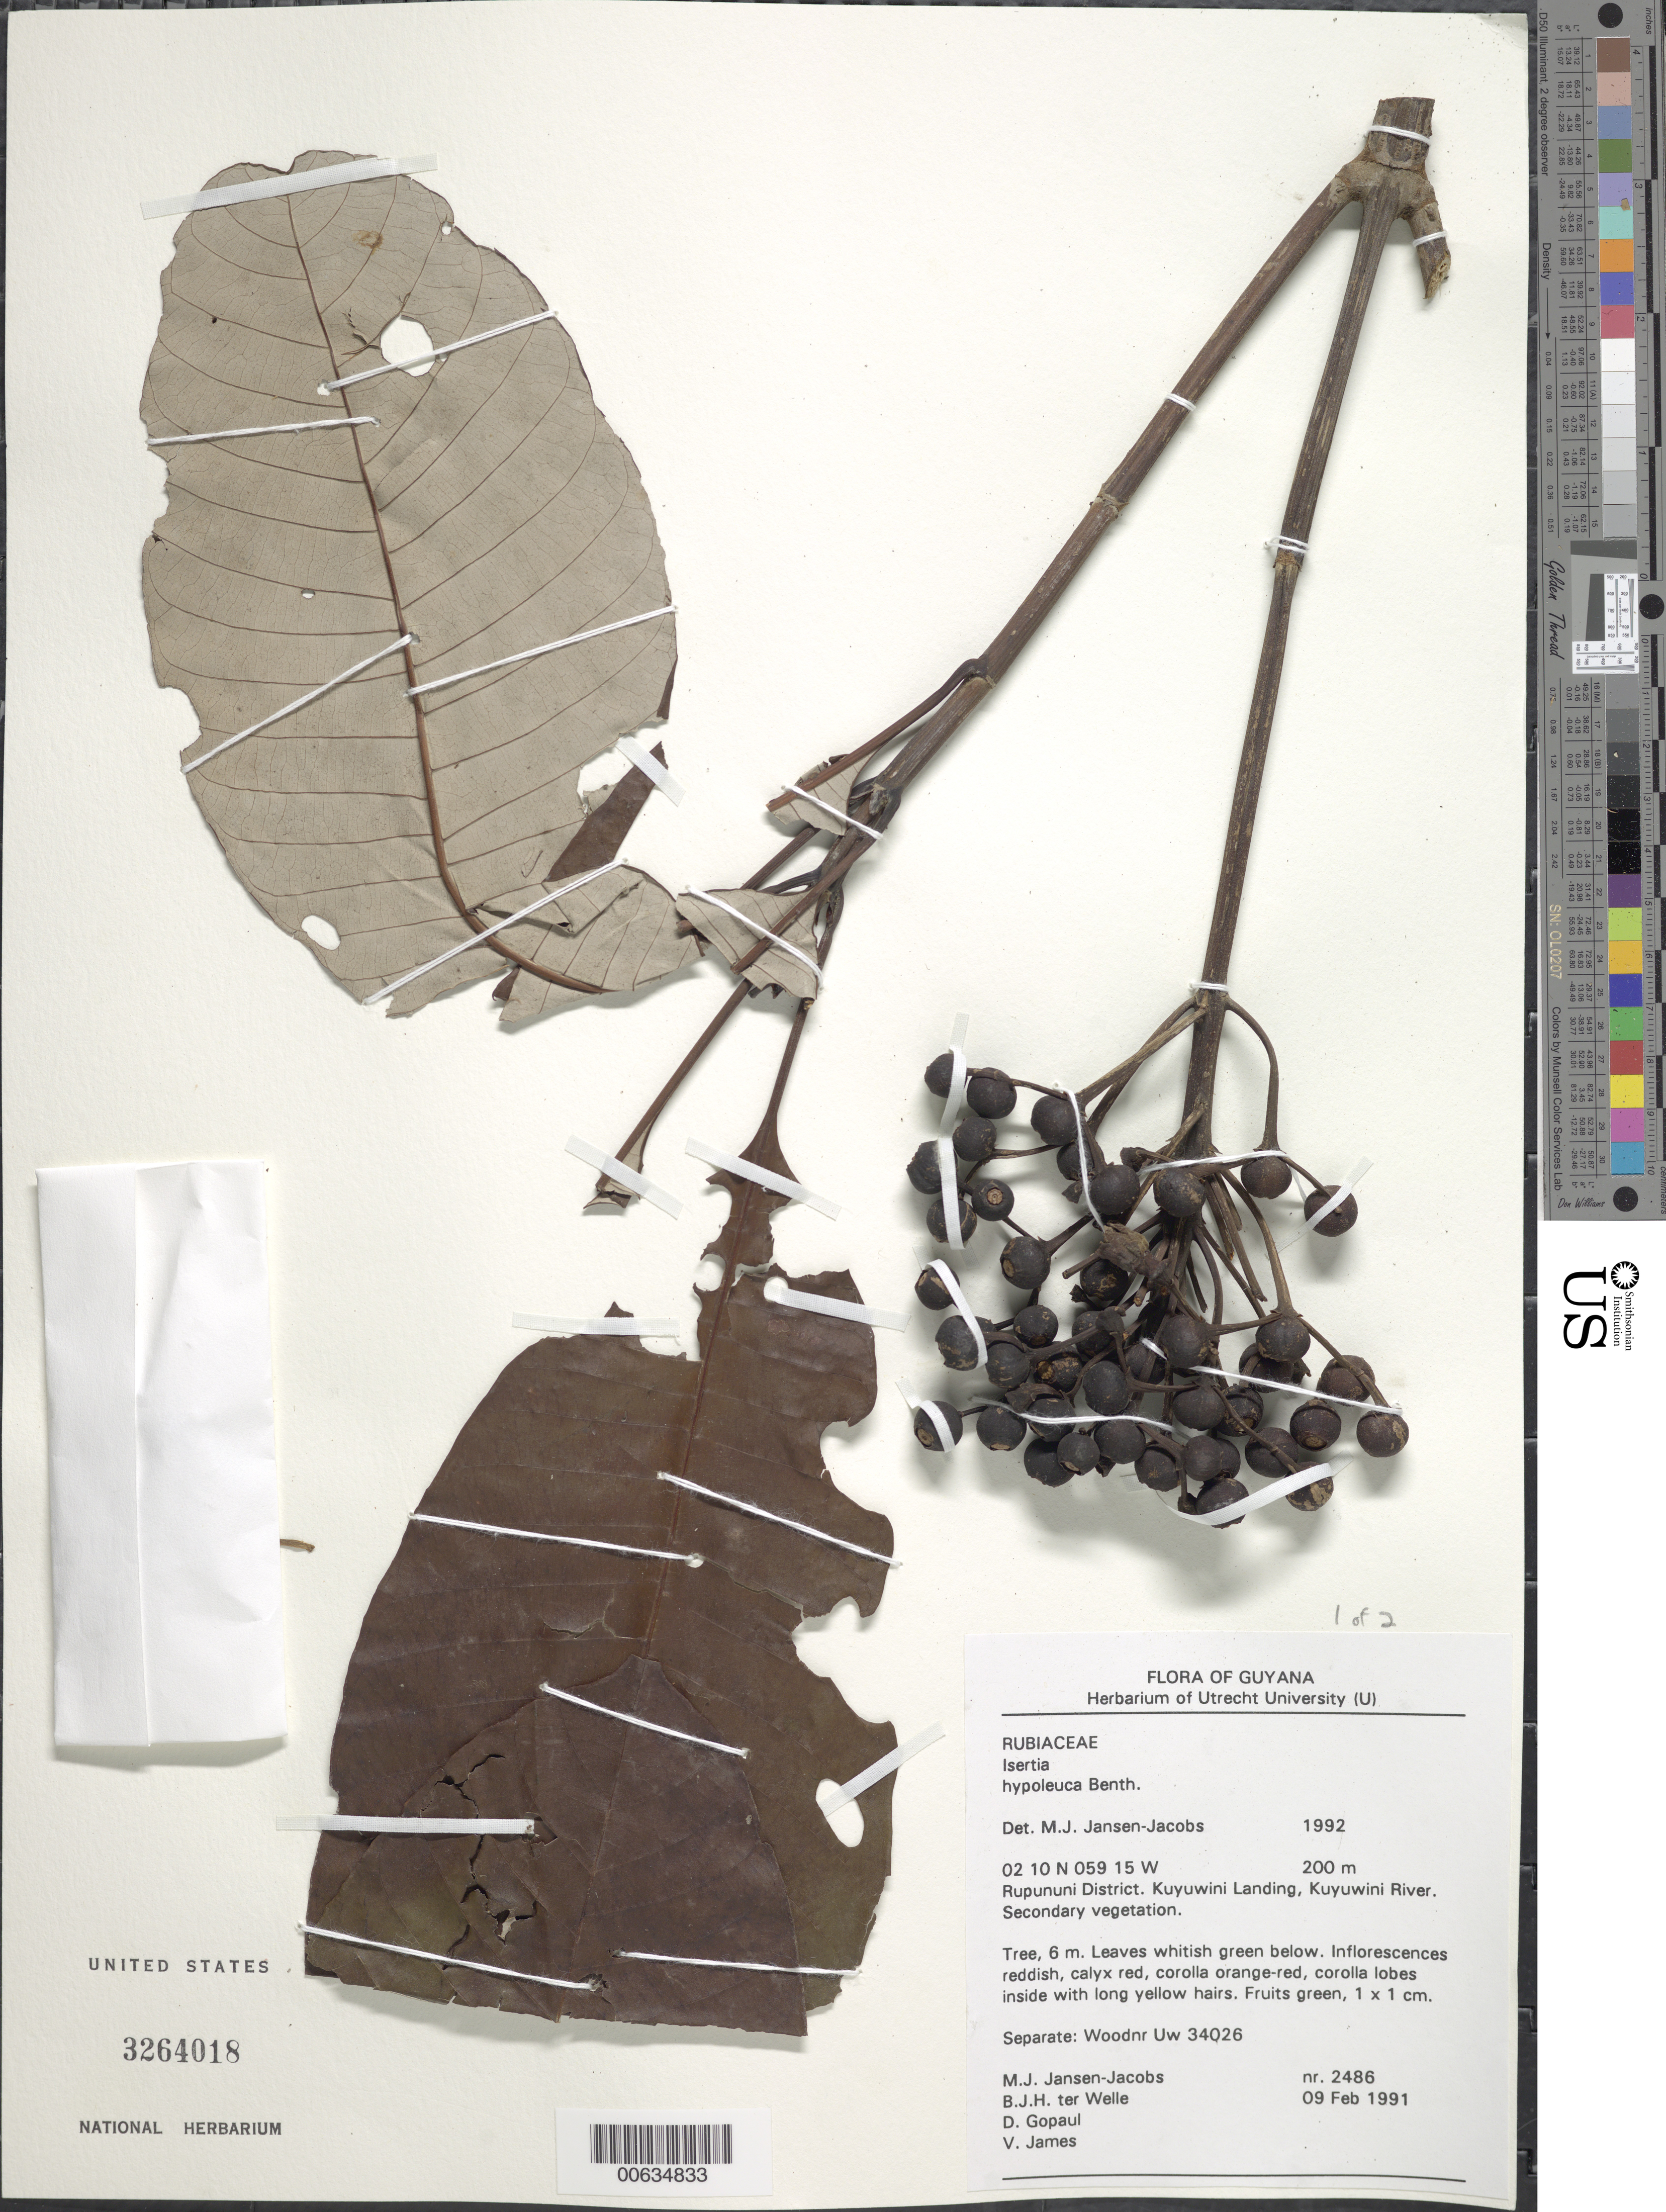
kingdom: Plantae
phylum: Tracheophyta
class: Magnoliopsida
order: Gentianales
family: Rubiaceae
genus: Isertia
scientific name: Isertia hypoleuca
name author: Benth.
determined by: Kirkbride, J. H.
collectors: M. J. Jansen-Jacobs, B. Welle, D. Gopaul & V. James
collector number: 2486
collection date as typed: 9-Feb-91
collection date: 1991-02-09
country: Guyana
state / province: U. Takutu-U. Essequibo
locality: Kuyuwini Landing, Kuyuwini River, Rupununi District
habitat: Secondary vegetation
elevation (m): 200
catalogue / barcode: US 3264018